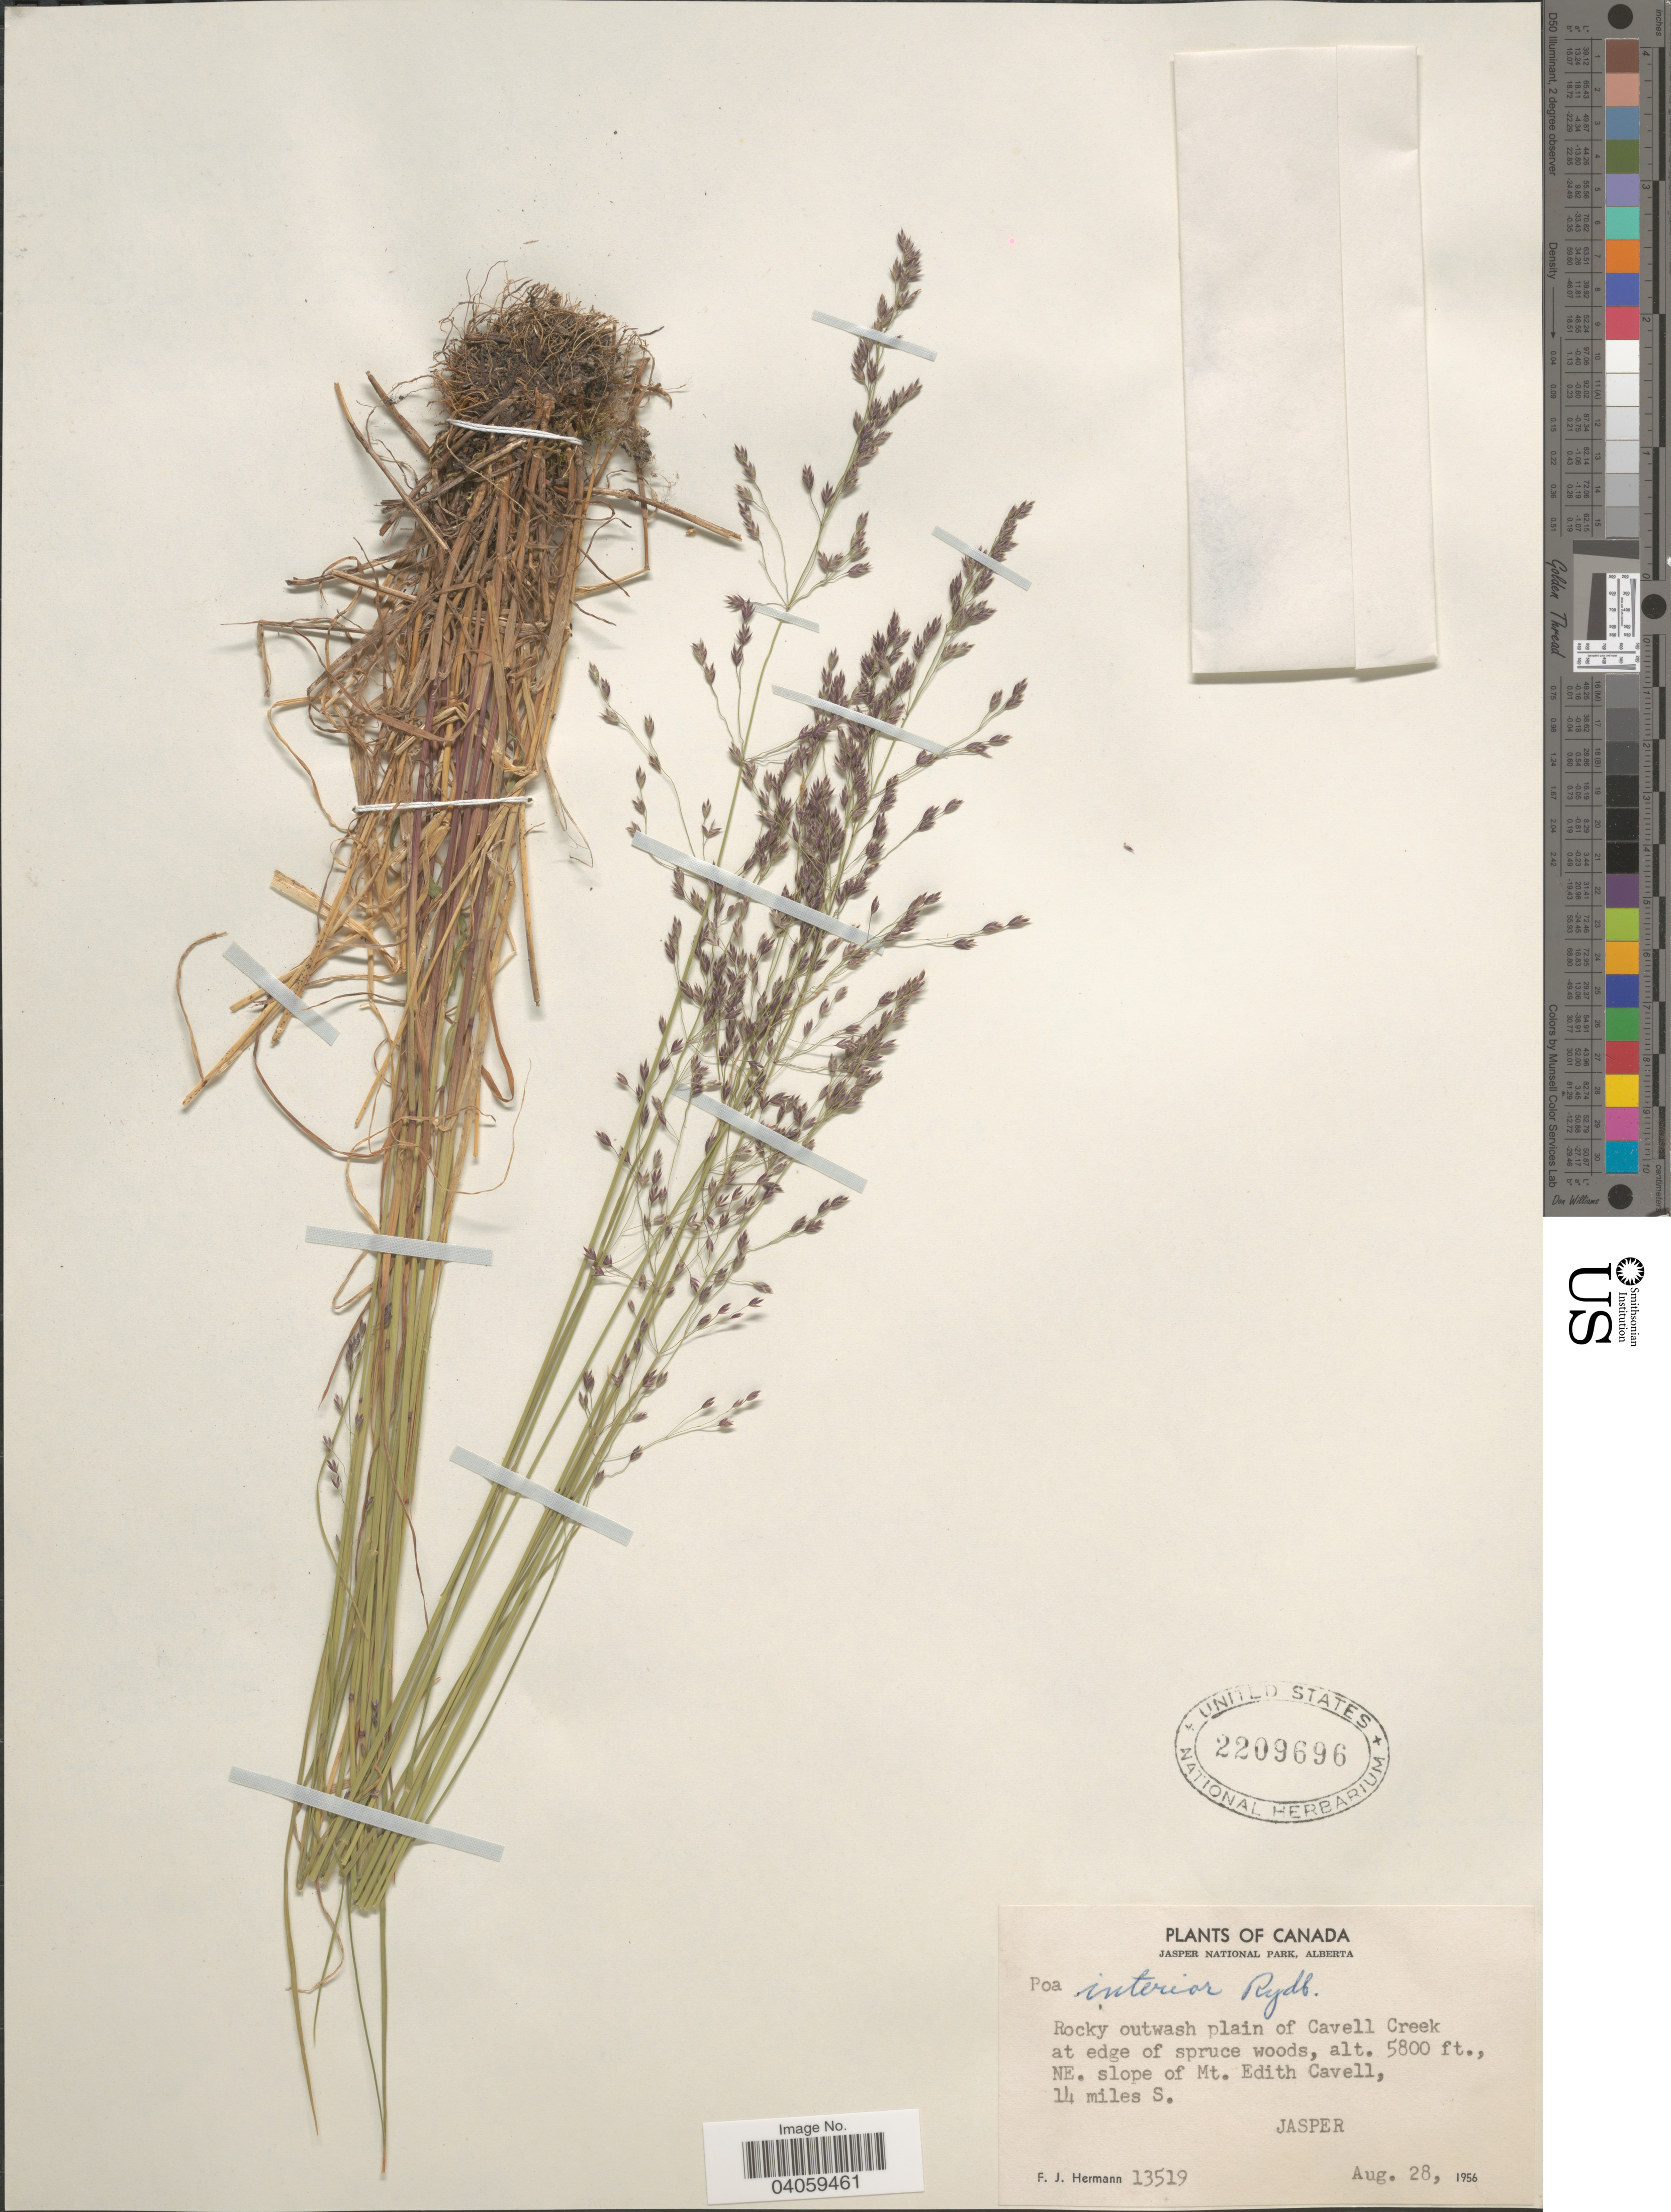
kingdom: Plantae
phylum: Tracheophyta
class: Liliopsida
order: Poales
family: Poaceae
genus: Poa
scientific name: Poa interior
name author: Rydb.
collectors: F. J. Hermann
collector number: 13519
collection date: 1956-08-28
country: Canada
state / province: Alberta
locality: Jasper National Park. Rocky outwash plain of Cavell Creek at edge of spruce woods, NE. slope of Mt. Edith Cavell, 14 miles S. Jasper.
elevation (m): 1768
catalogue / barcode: US 2209696